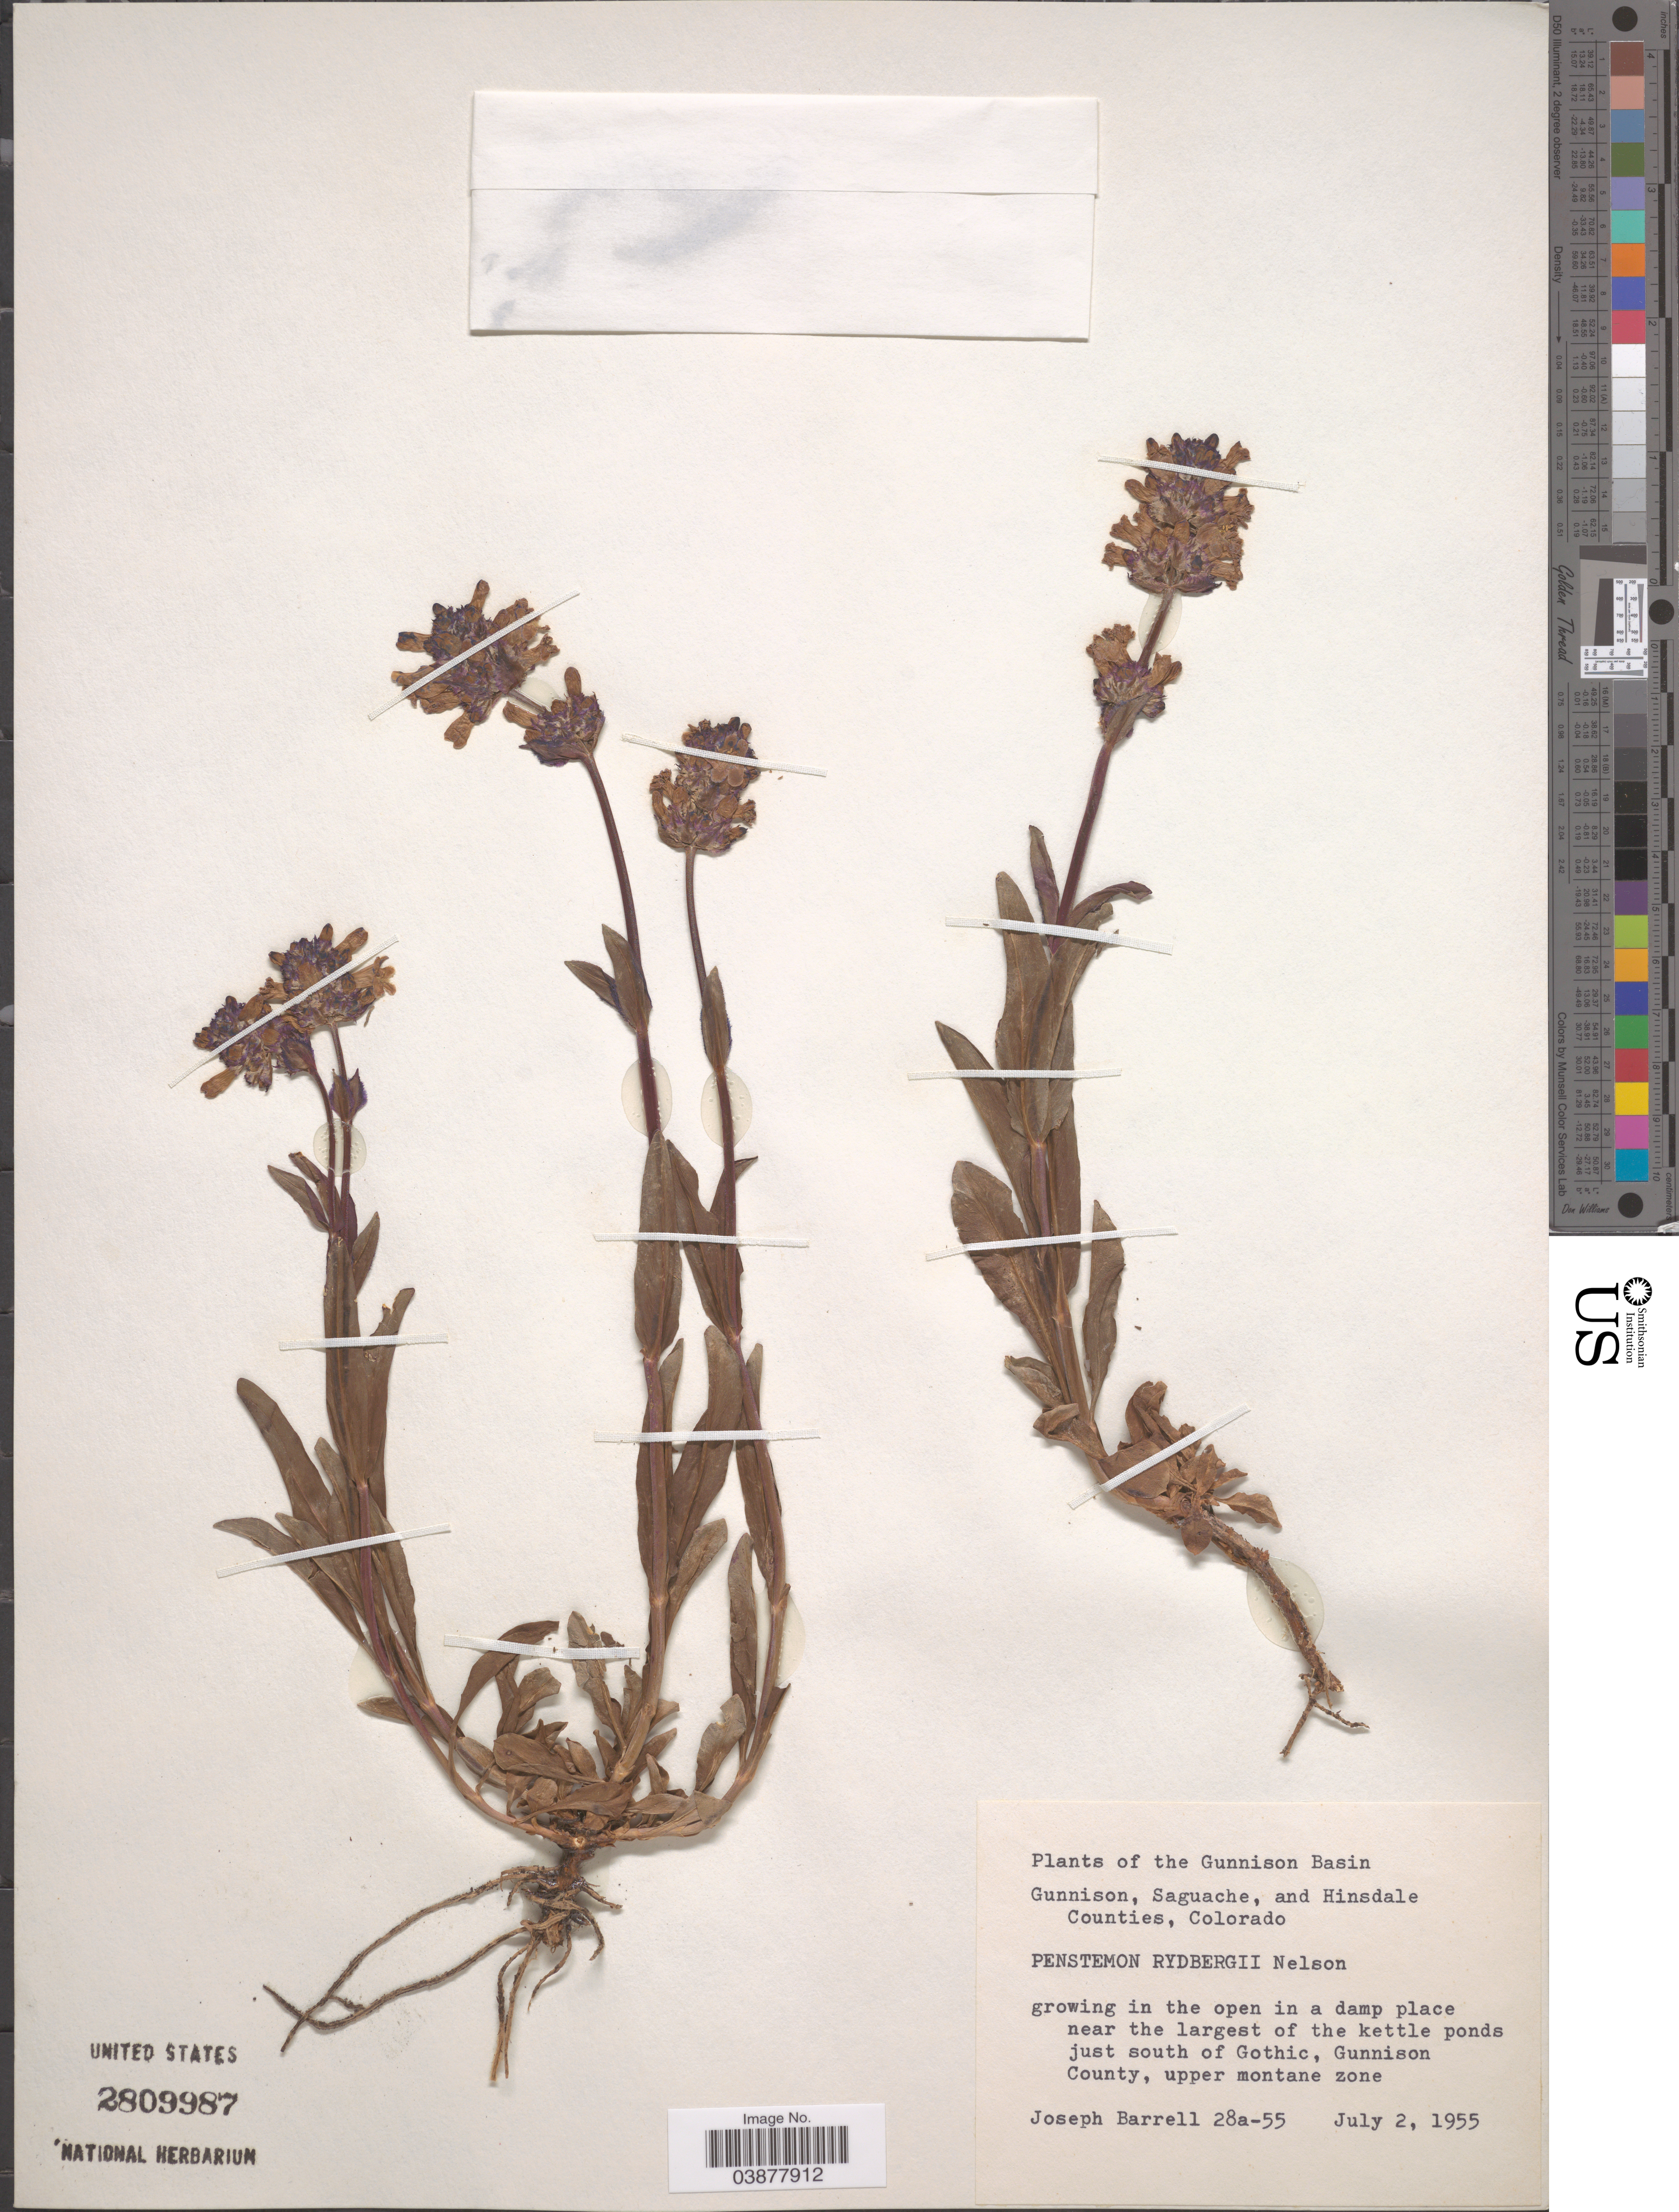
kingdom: Plantae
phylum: Tracheophyta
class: Magnoliopsida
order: Lamiales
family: Plantaginaceae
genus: Penstemon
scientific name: Penstemon rydbergii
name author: A. Nelson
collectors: J. Barrell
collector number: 28a-55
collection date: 1955-07-02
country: United States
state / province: Colorado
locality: The Gunnison Basin. Just south of Gothic, Gunnison County, upper montane zone.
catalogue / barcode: US 2809987